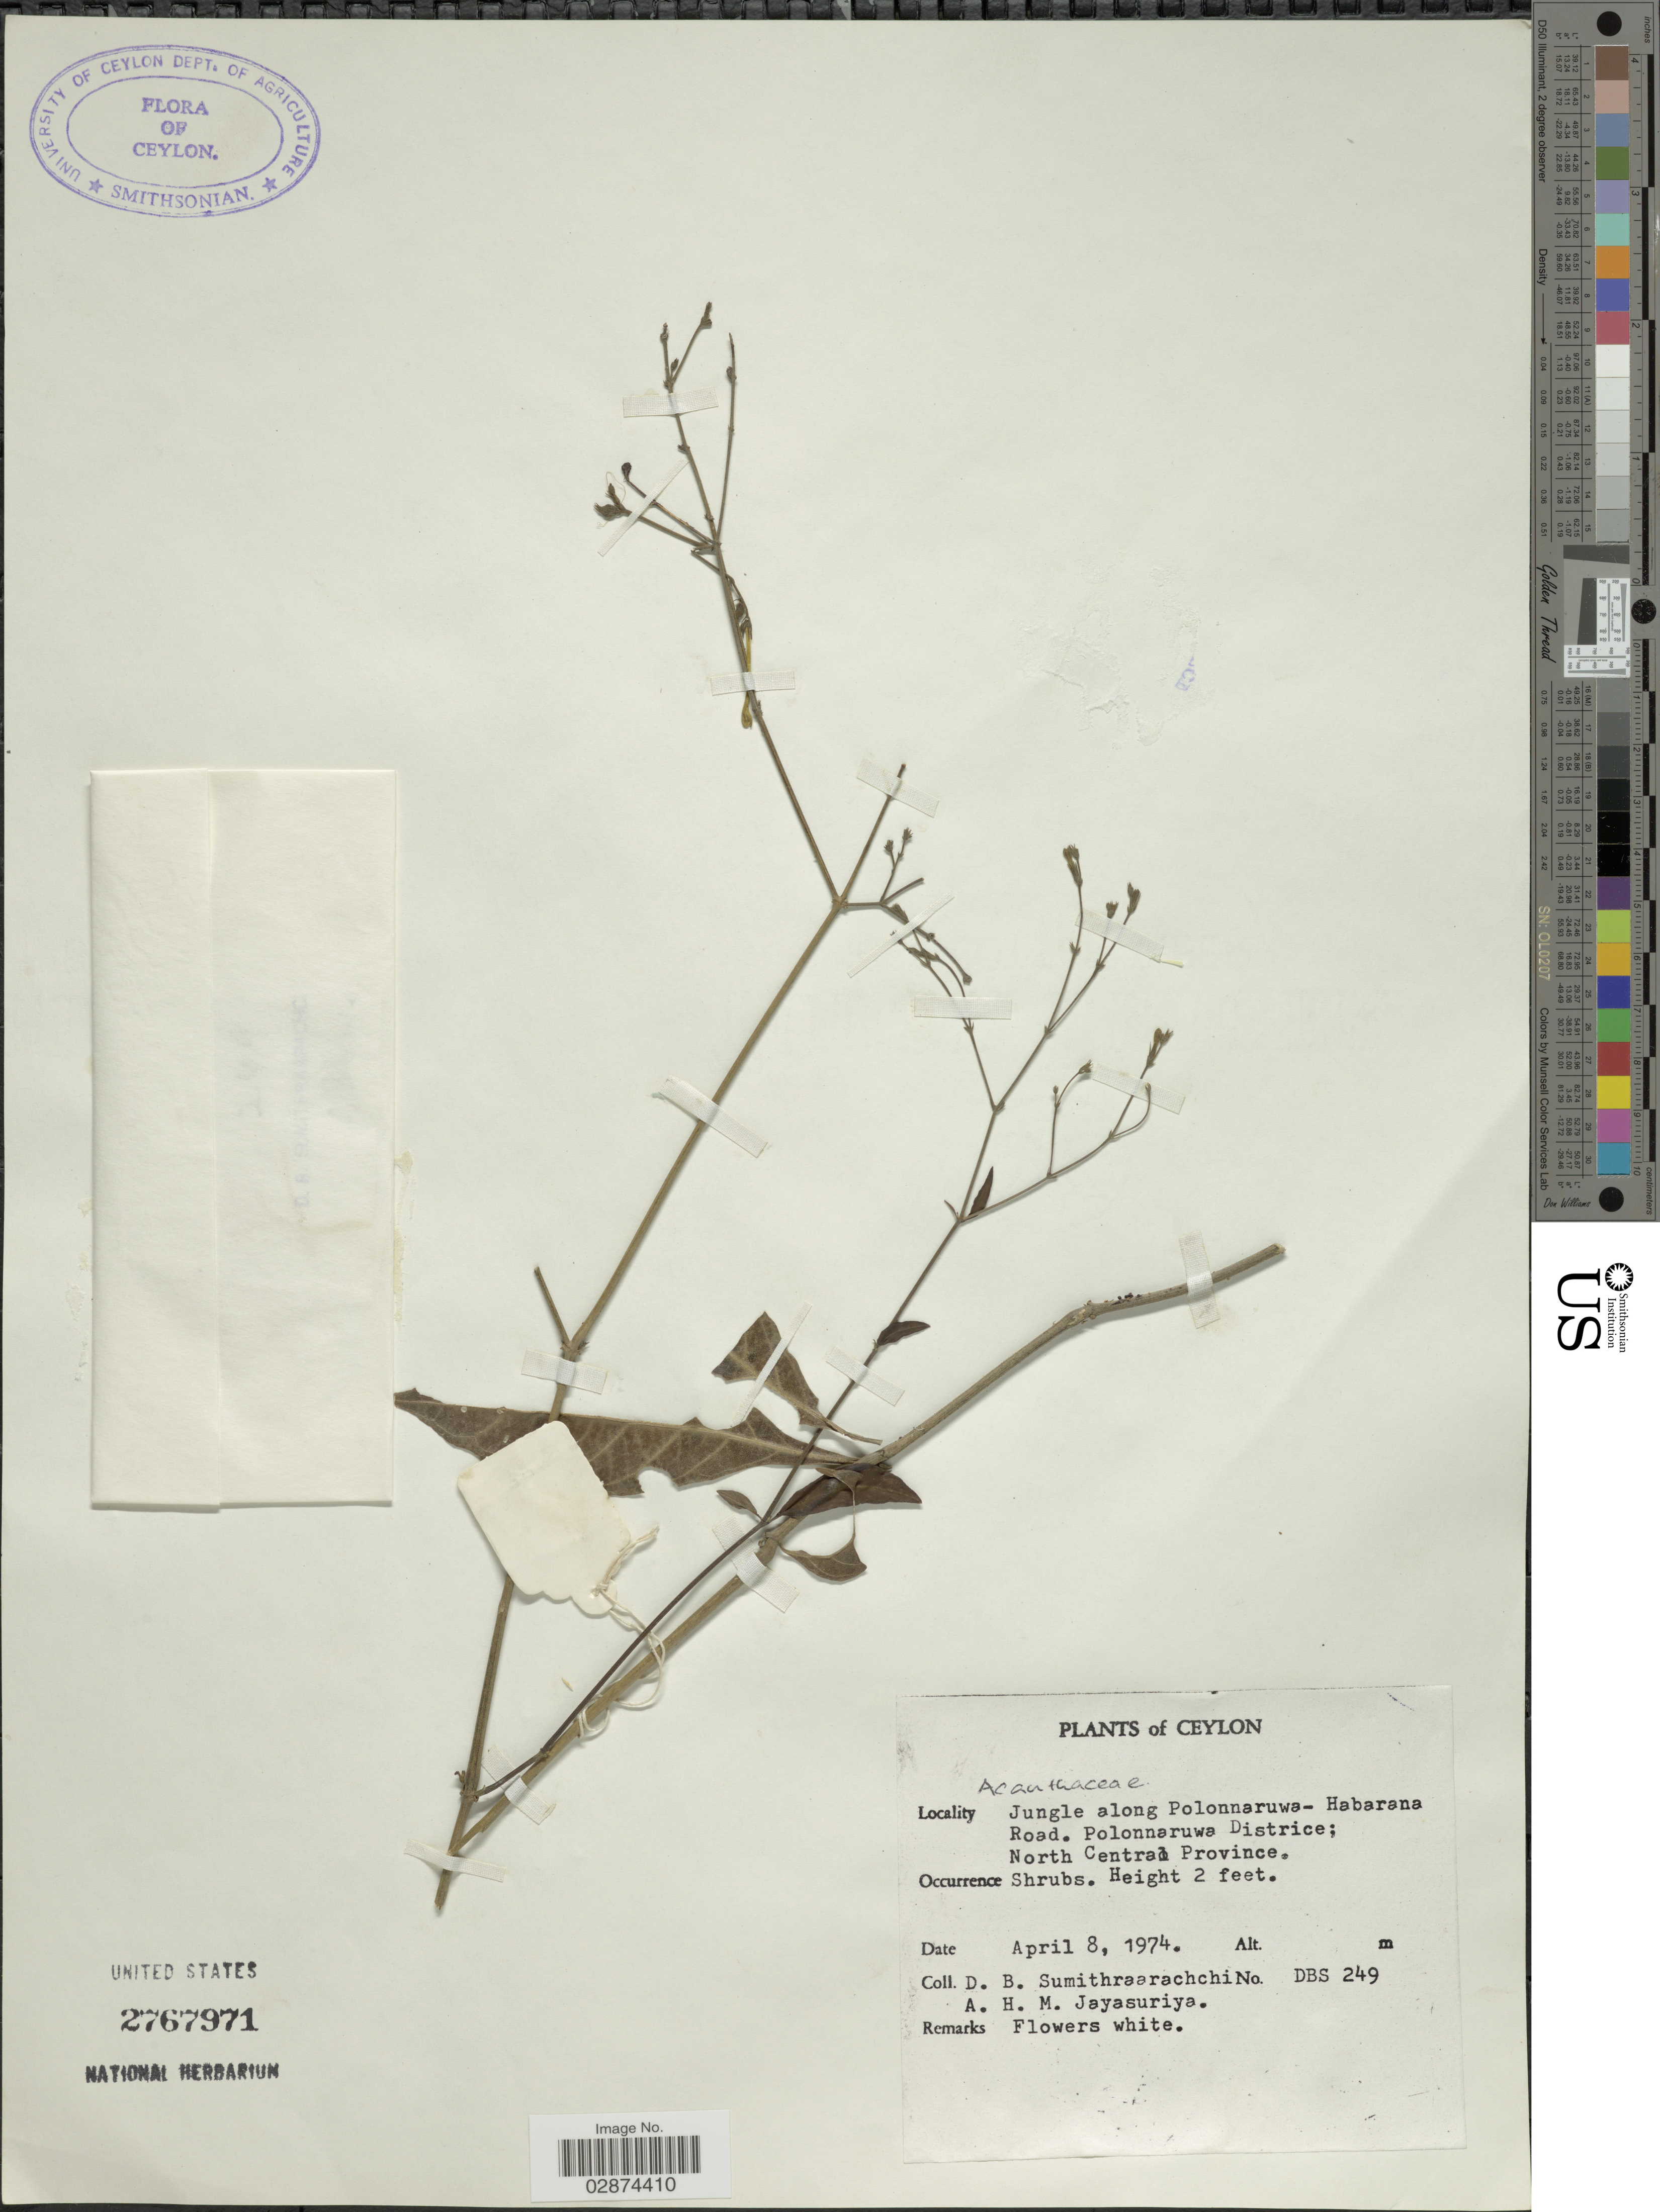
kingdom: Plantae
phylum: Tracheophyta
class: Magnoliopsida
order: Lamiales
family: Acanthaceae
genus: Rhinacanthus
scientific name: Rhinacanthus nasutus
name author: (L.) Kurz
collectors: D. B. Sumithraarachchi & A. H. Jayasuriya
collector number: DBS 249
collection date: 1974-04-08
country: Sri Lanka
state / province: North Central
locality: Ceylon. Jungle along Polonnaruwa - Habarana Road. Polonnaruwa Districe.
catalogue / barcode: US 2767971